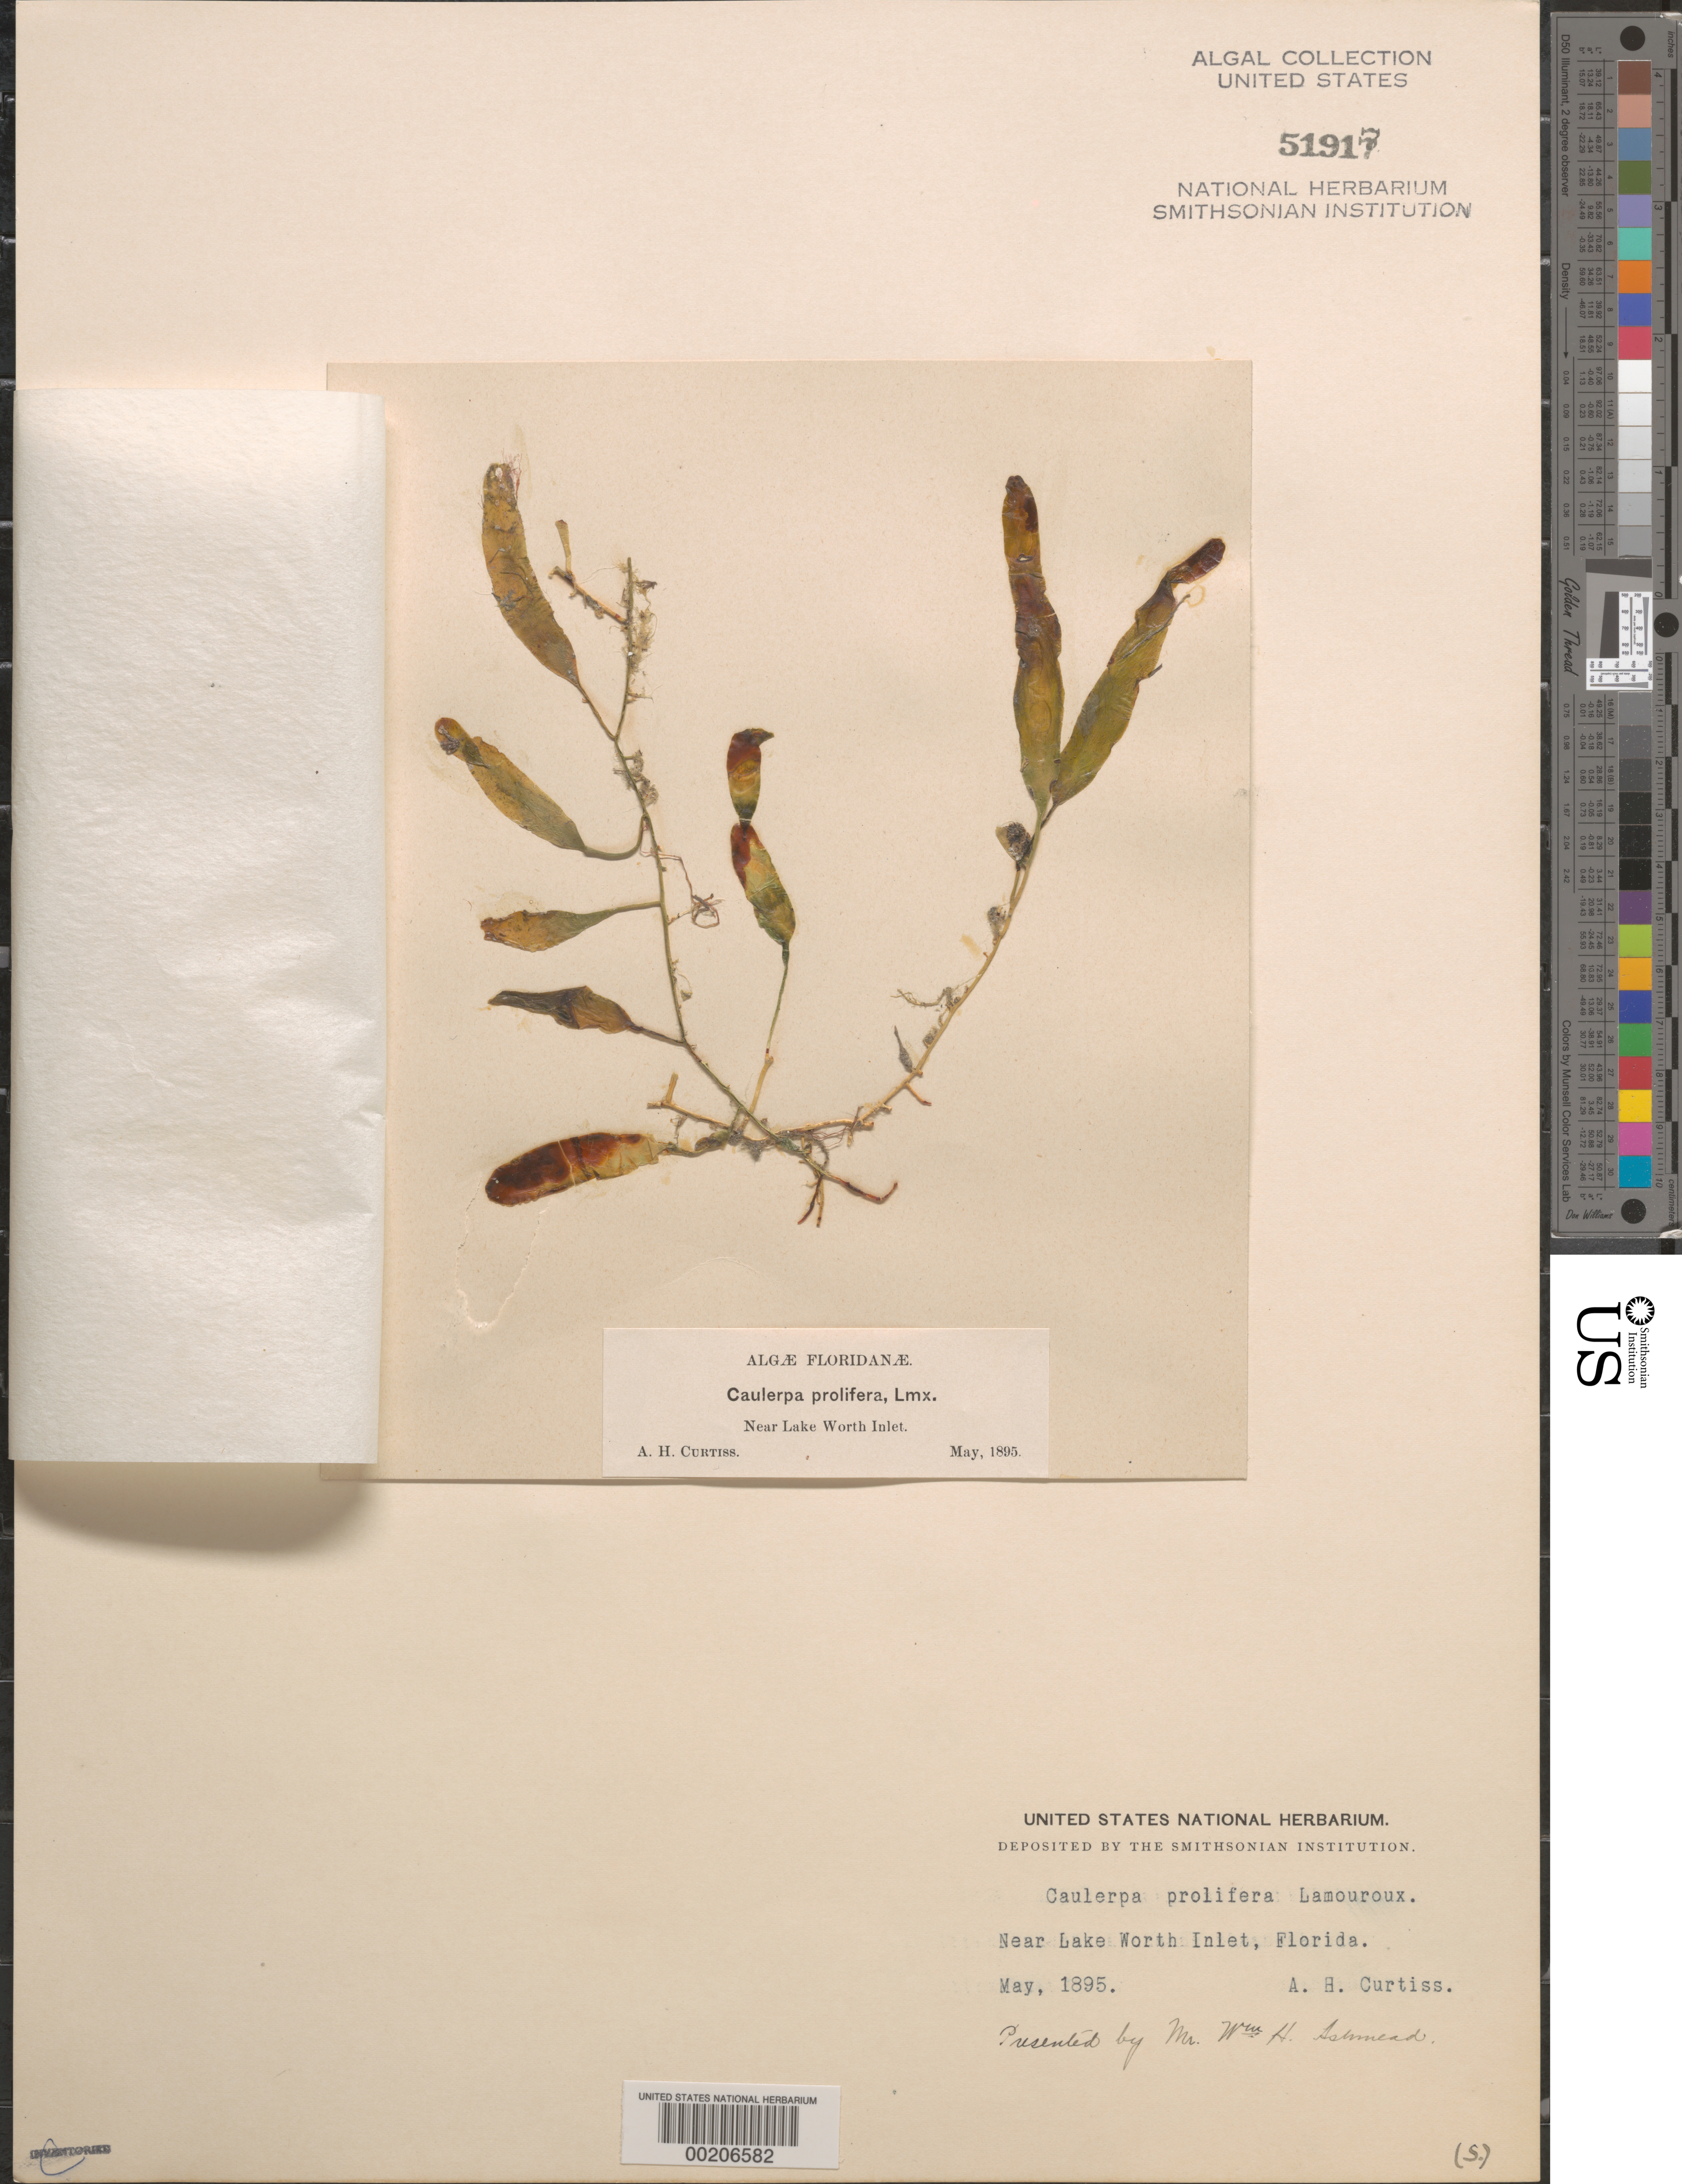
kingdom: Plantae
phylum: Chlorophyta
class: Ulvophyceae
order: Bryopsidales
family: Caulerpaceae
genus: Caulerpa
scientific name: Caulerpa prolifera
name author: (Forssk.) J.V.Lamouroux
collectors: A. H. Curtiss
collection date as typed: May 1895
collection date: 1895-05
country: United States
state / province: Florida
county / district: Palm Beach County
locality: Near Lake Worth Inlet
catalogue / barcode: US 51917